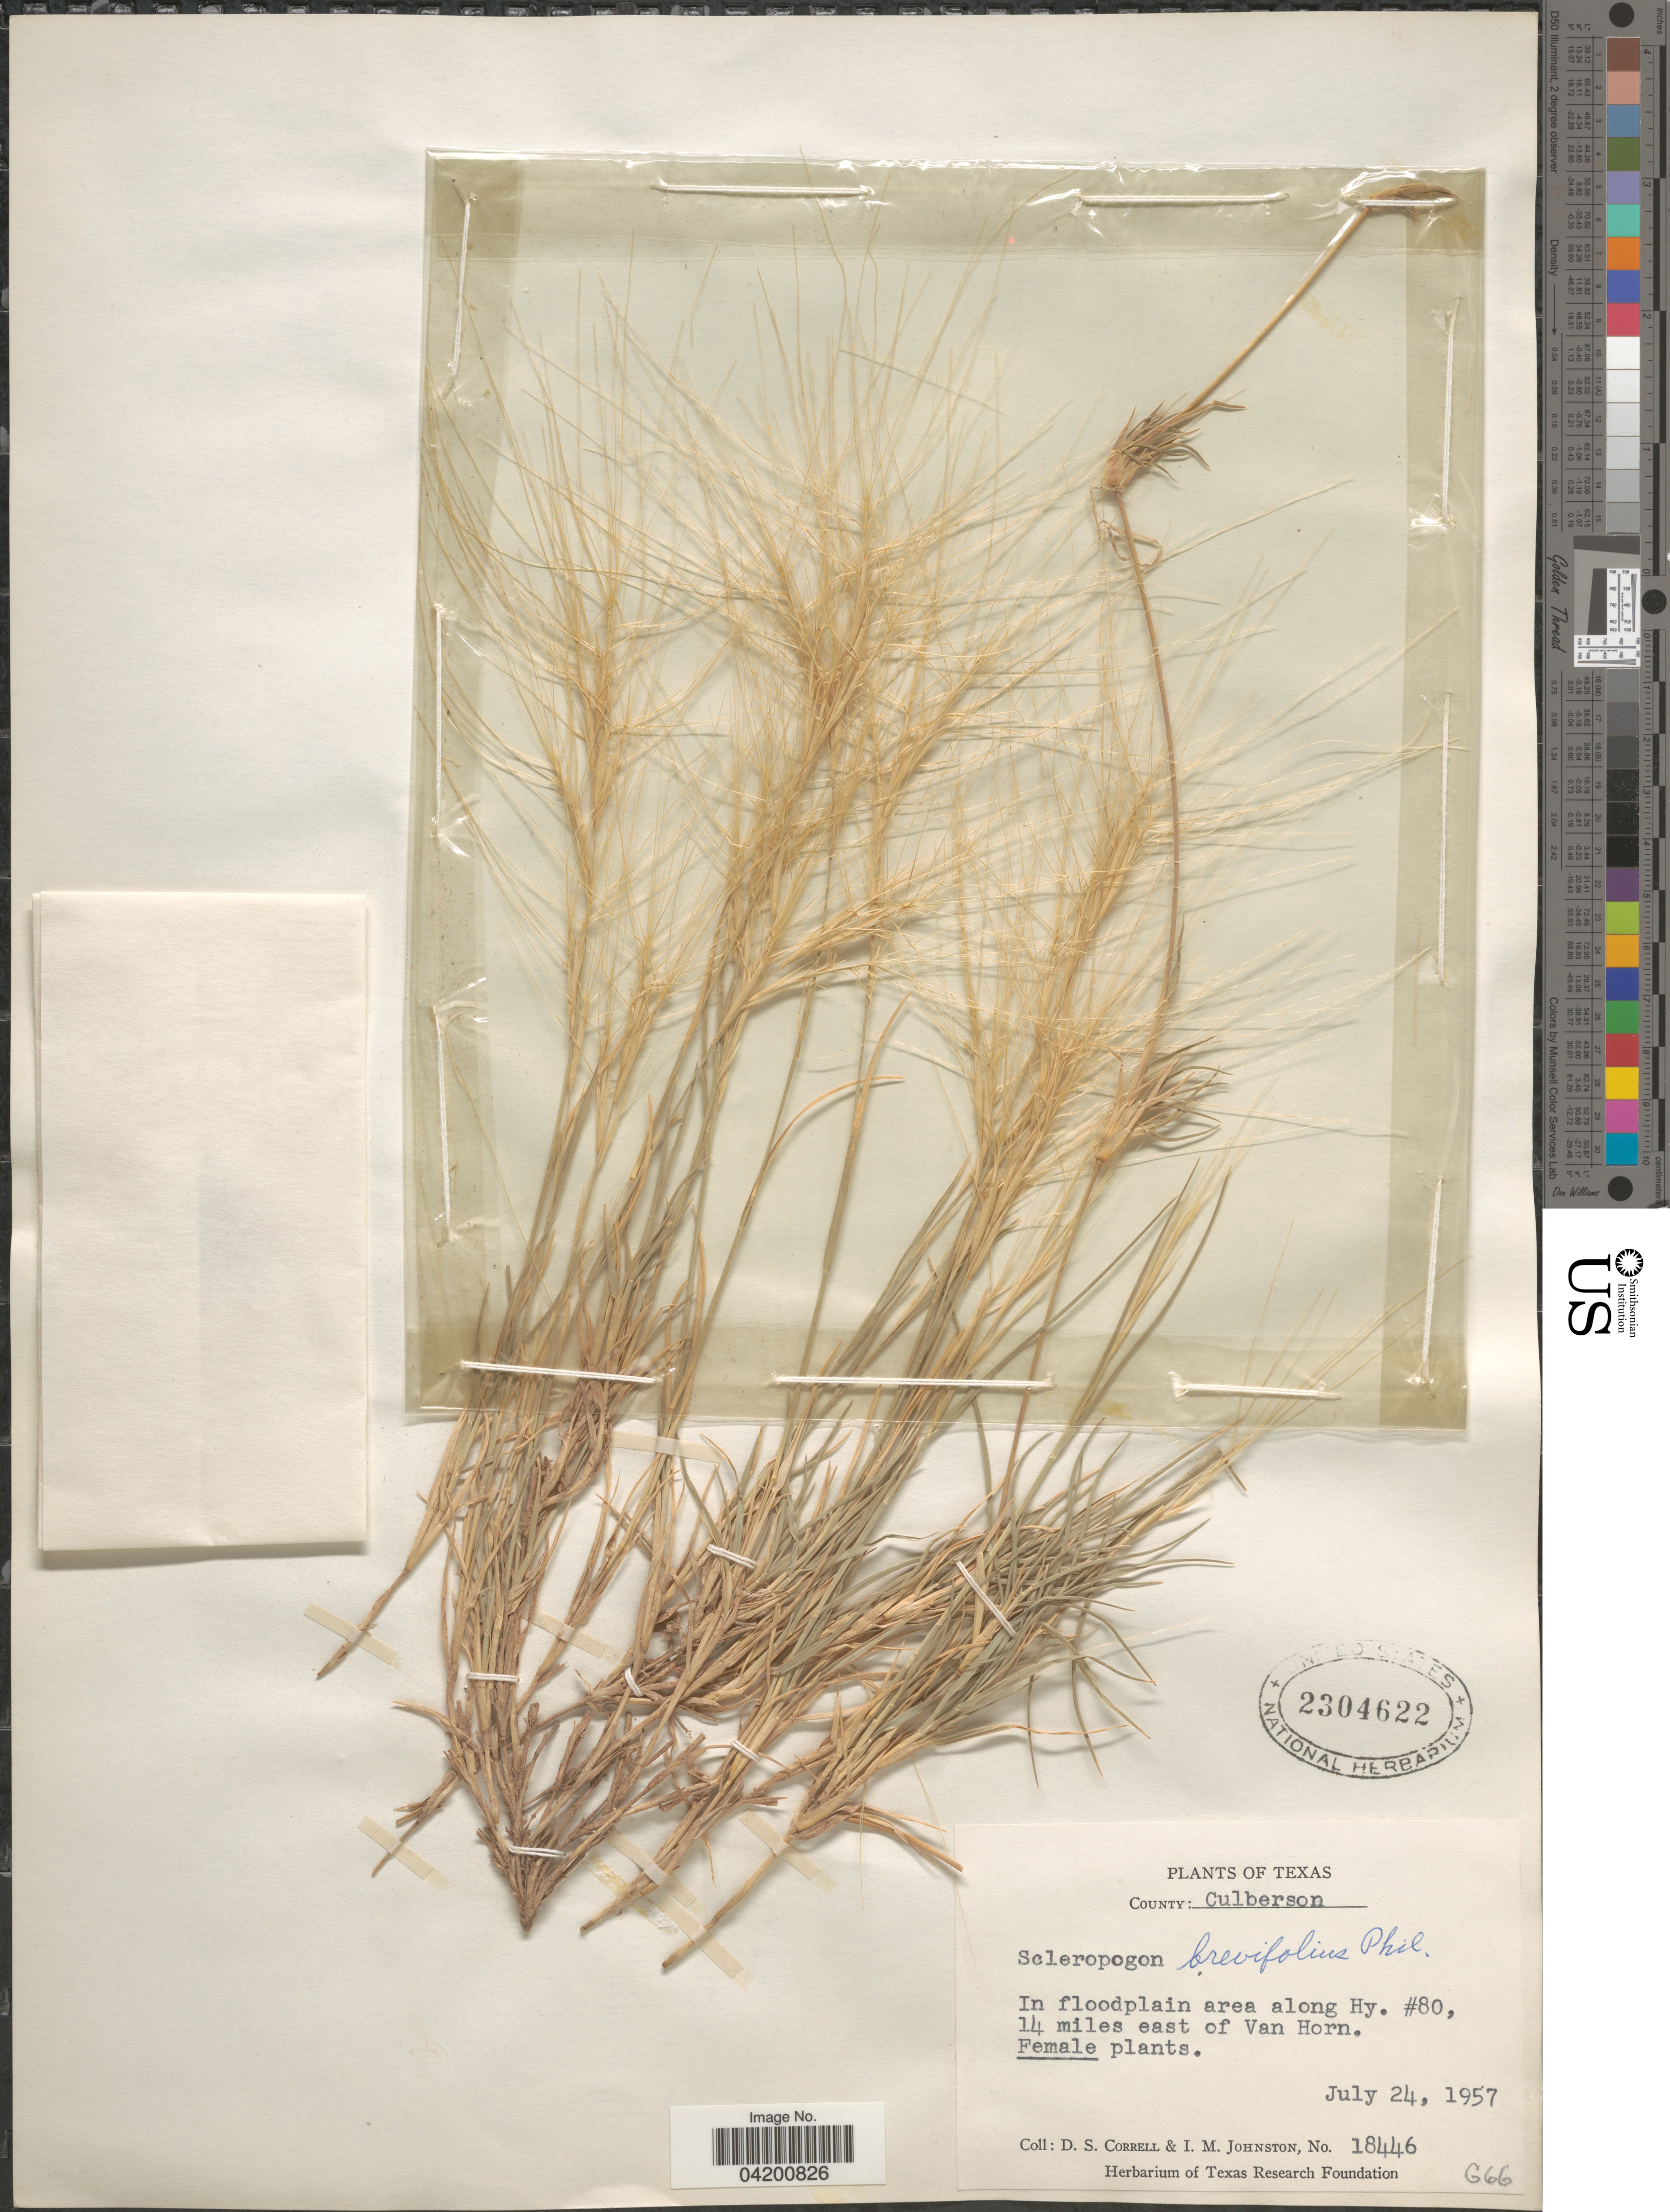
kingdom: Plantae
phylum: Tracheophyta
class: Liliopsida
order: Poales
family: Poaceae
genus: Scleropogon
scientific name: Scleropogon brevifolius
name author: Phil.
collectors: D. S. Correll & I.M. Johnston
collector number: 18446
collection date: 1957-07-24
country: United States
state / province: Texas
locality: County: Culberson. In floodplain area along Hy. #80, 14 miles east of Van Horn.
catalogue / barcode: US 2304622